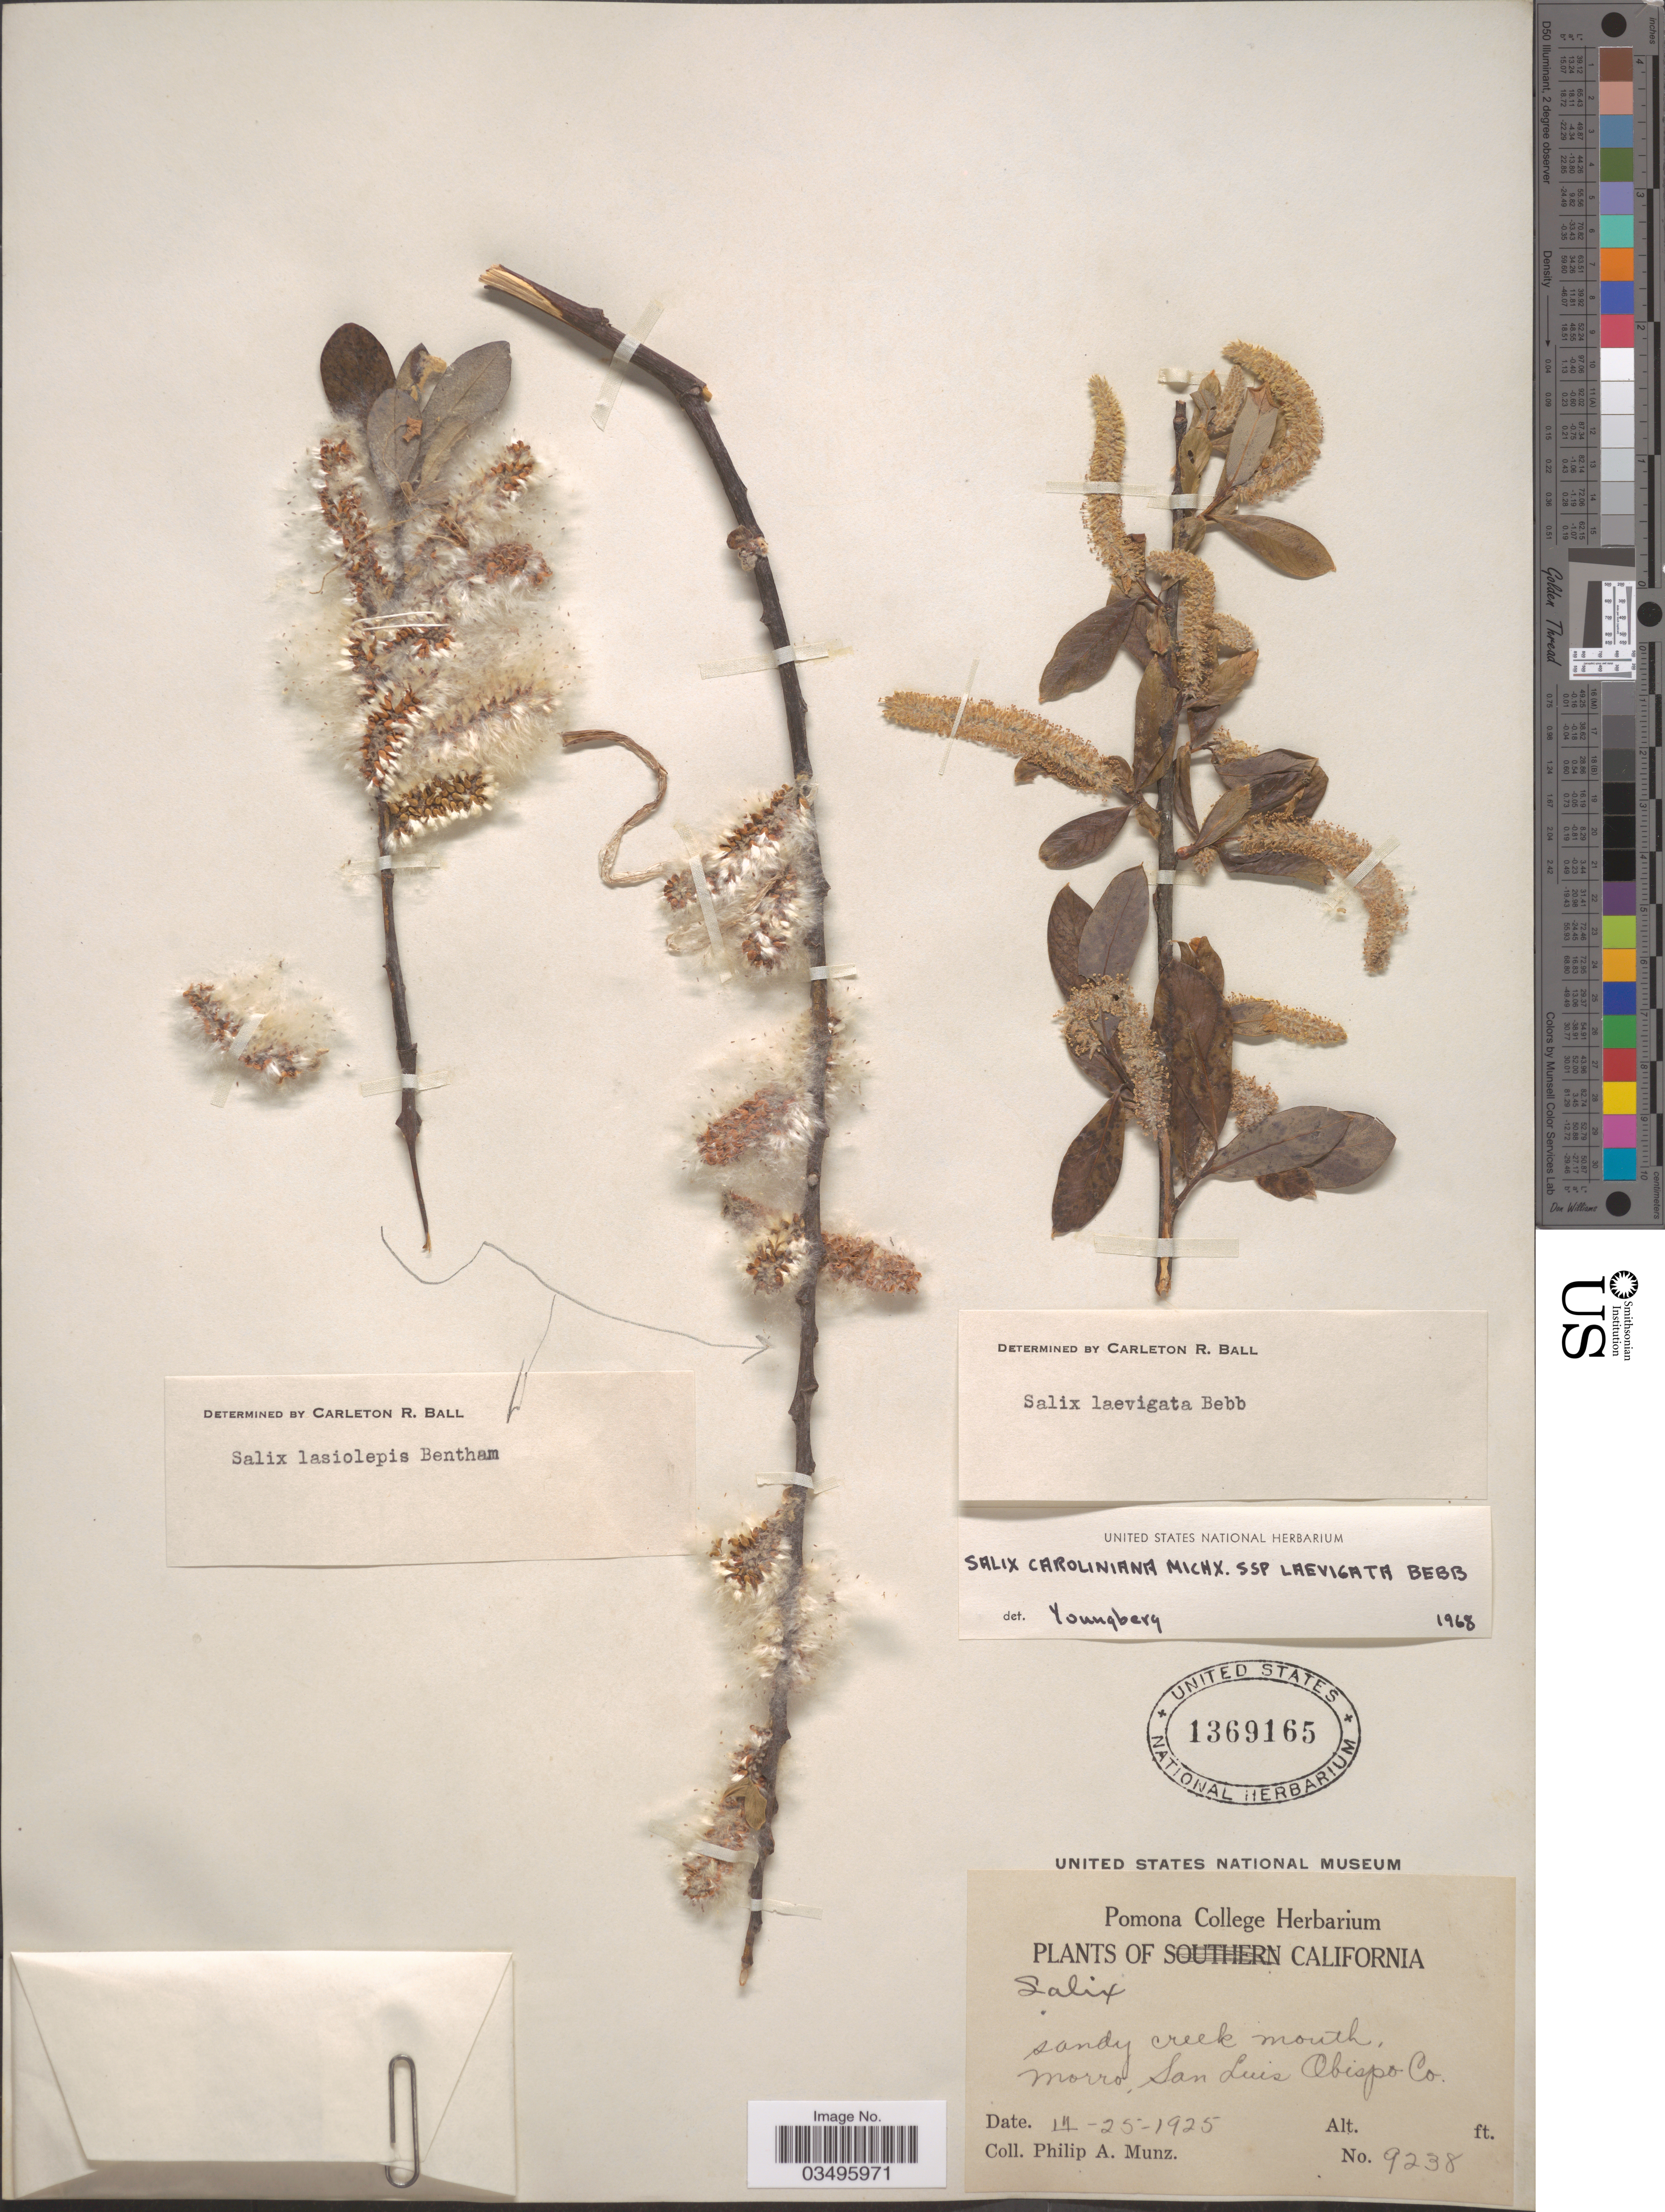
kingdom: Plantae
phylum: Tracheophyta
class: Magnoliopsida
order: Malpighiales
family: Salicaceae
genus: Salix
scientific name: Salix caroliniana subsp. laevigata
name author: Bebb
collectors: P. A. Munz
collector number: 9238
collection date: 1925-01-25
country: United States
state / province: California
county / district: San Luis Obispo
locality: Sandy creek mouth, Morro, San Luis Obispo Co.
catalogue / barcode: US 1369165